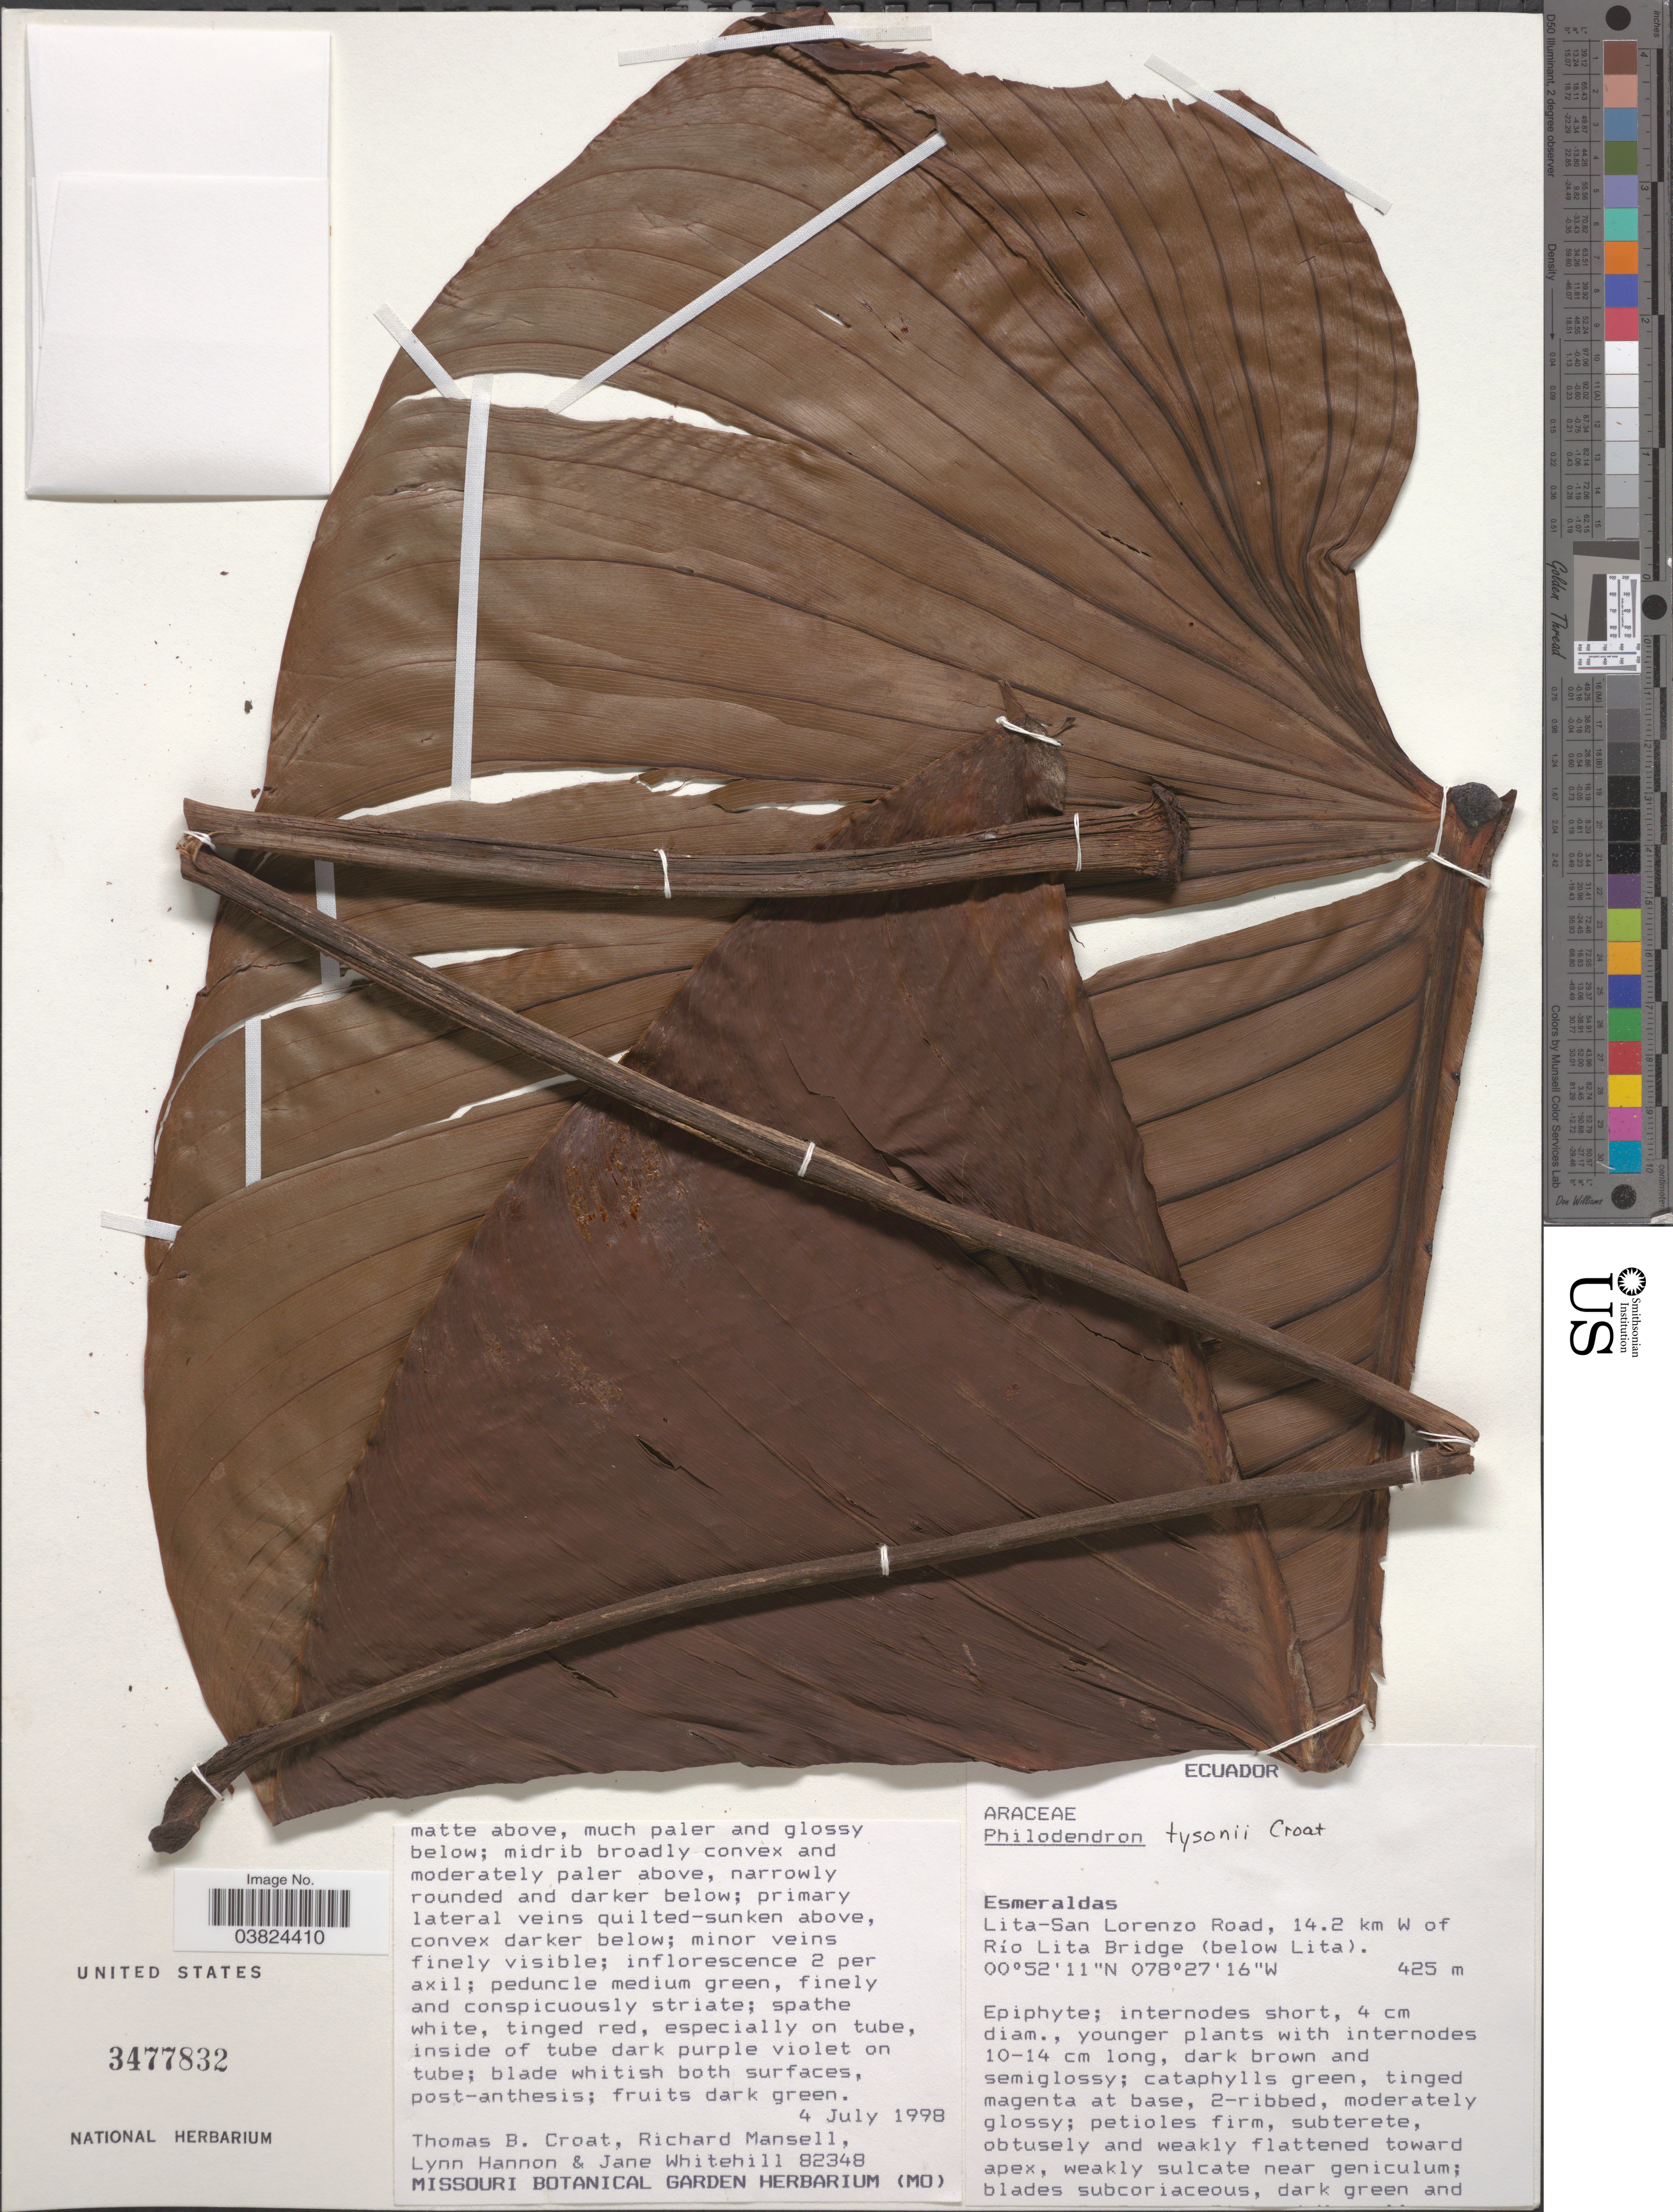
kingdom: Plantae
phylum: Tracheophyta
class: Liliopsida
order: Alismatales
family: Araceae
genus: Philodendron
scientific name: Philodendron tysonii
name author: Croat & Grayum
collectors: T. B. Croat, R. Mansell, L. Hannon & J. Whitehill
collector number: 82348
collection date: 1998-07-04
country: Ecuador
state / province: Esmeraldas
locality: Lita-San Lorenzo Road, 14.2 km W of Río Lita Bridge (below Lita).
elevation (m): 425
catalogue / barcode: US 3477832